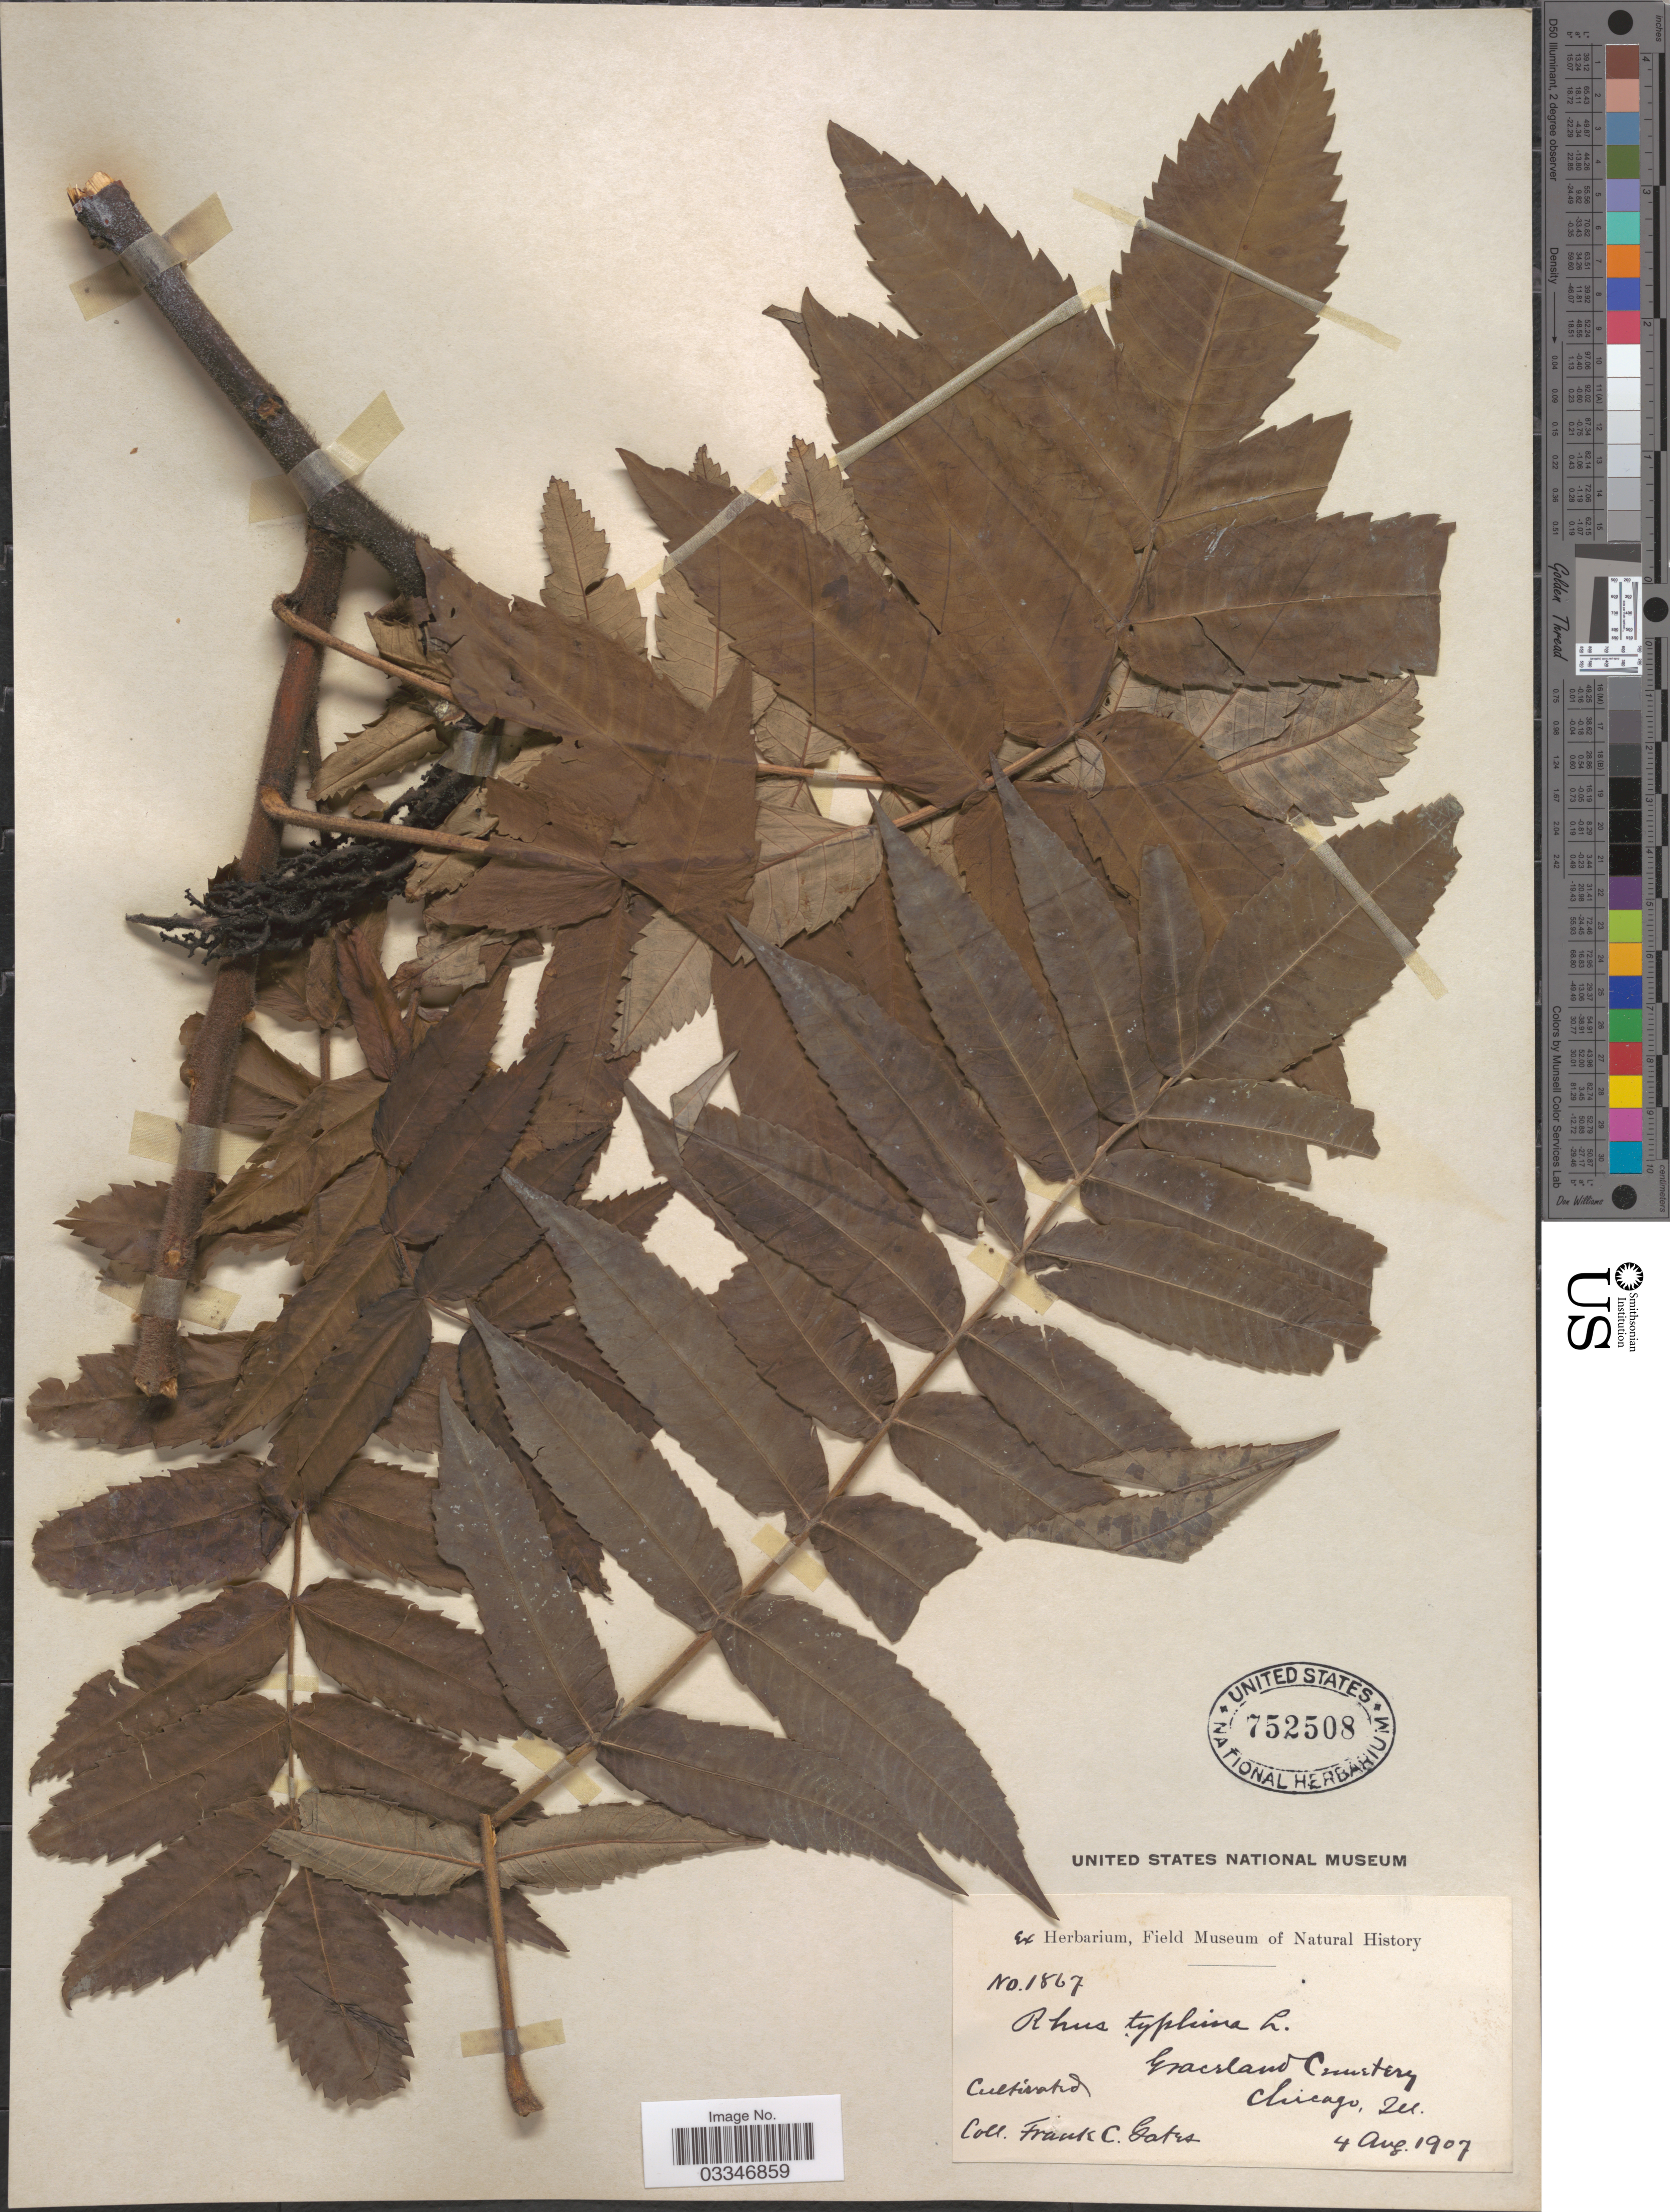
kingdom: Plantae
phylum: Tracheophyta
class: Magnoliopsida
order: Sapindales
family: Anacardiaceae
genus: Rhus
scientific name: Rhus typhina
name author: L.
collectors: F. C. Gates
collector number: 1867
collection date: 1907-08-04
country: United States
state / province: Illinois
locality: Graceland Cemetery. Cook County, Chicago.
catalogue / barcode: US 752508